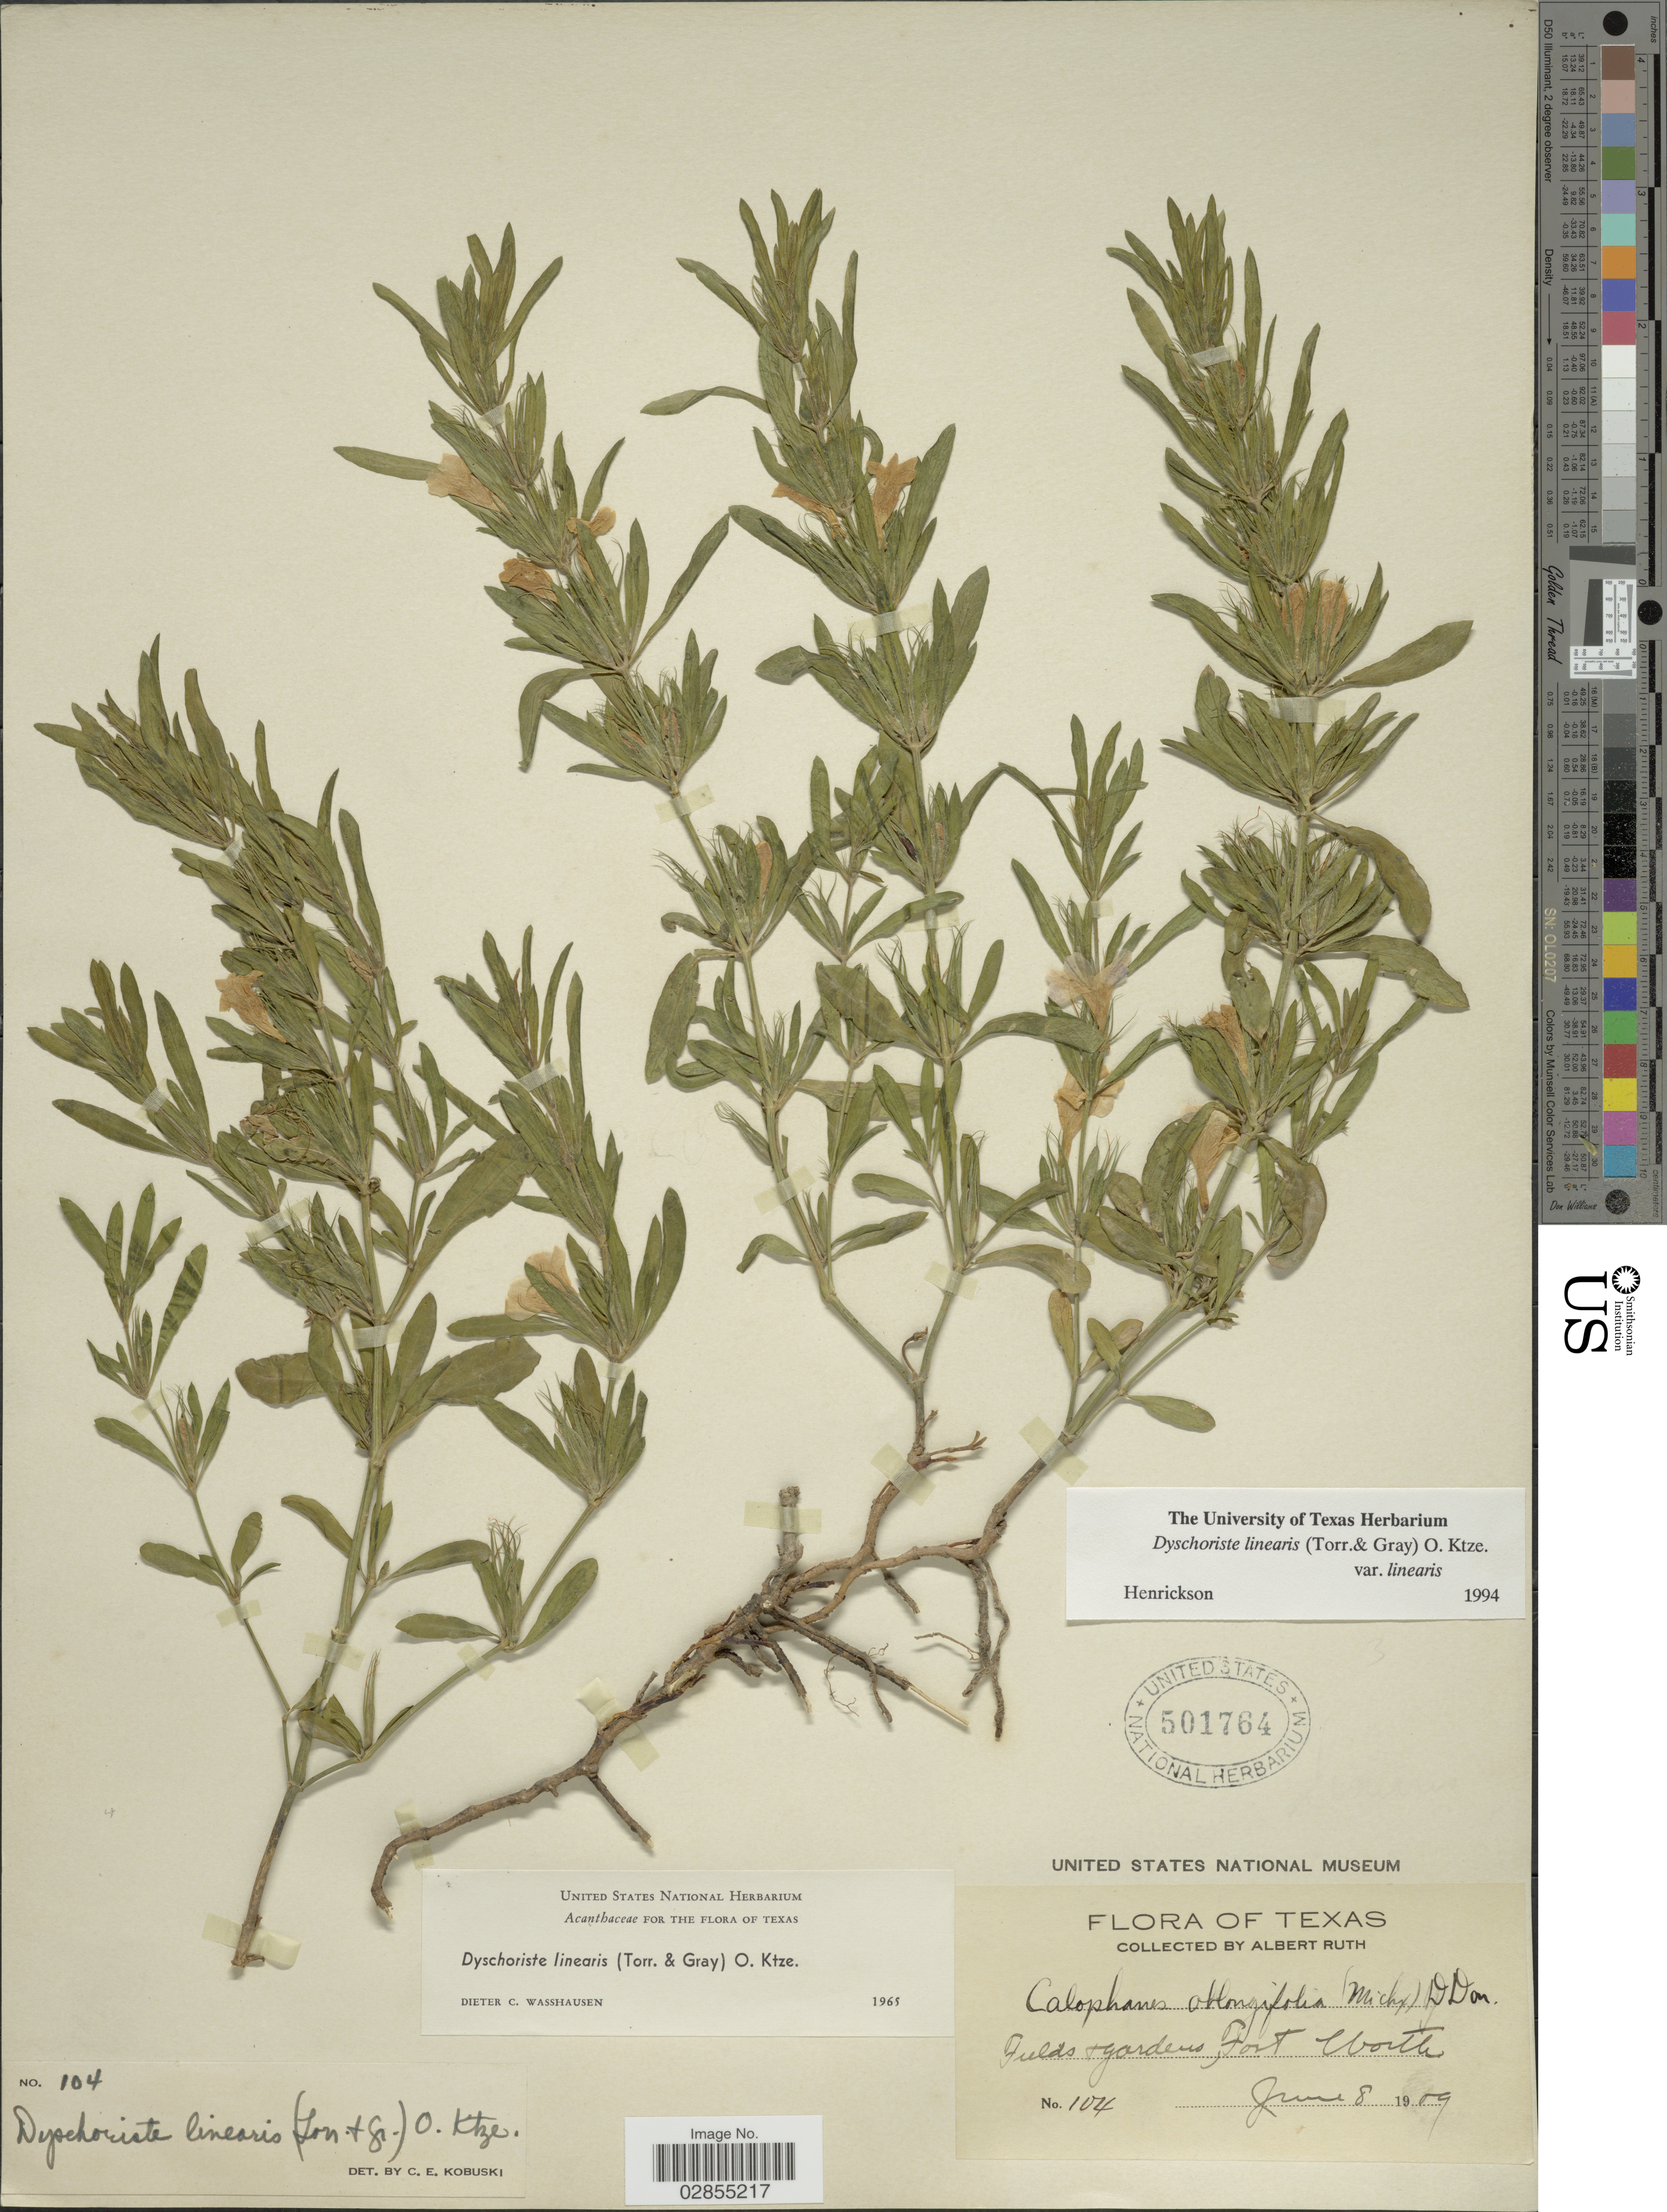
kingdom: Plantae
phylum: Tracheophyta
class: Magnoliopsida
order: Lamiales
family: Acanthaceae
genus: Dyschoriste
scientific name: Dyschoriste linearis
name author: (Torr. & A. Gray) Kuntze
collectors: A. Ruth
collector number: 104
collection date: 1909-06-08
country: United States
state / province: Texas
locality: Fields + Gardens, Fort Worth.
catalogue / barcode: US 501764